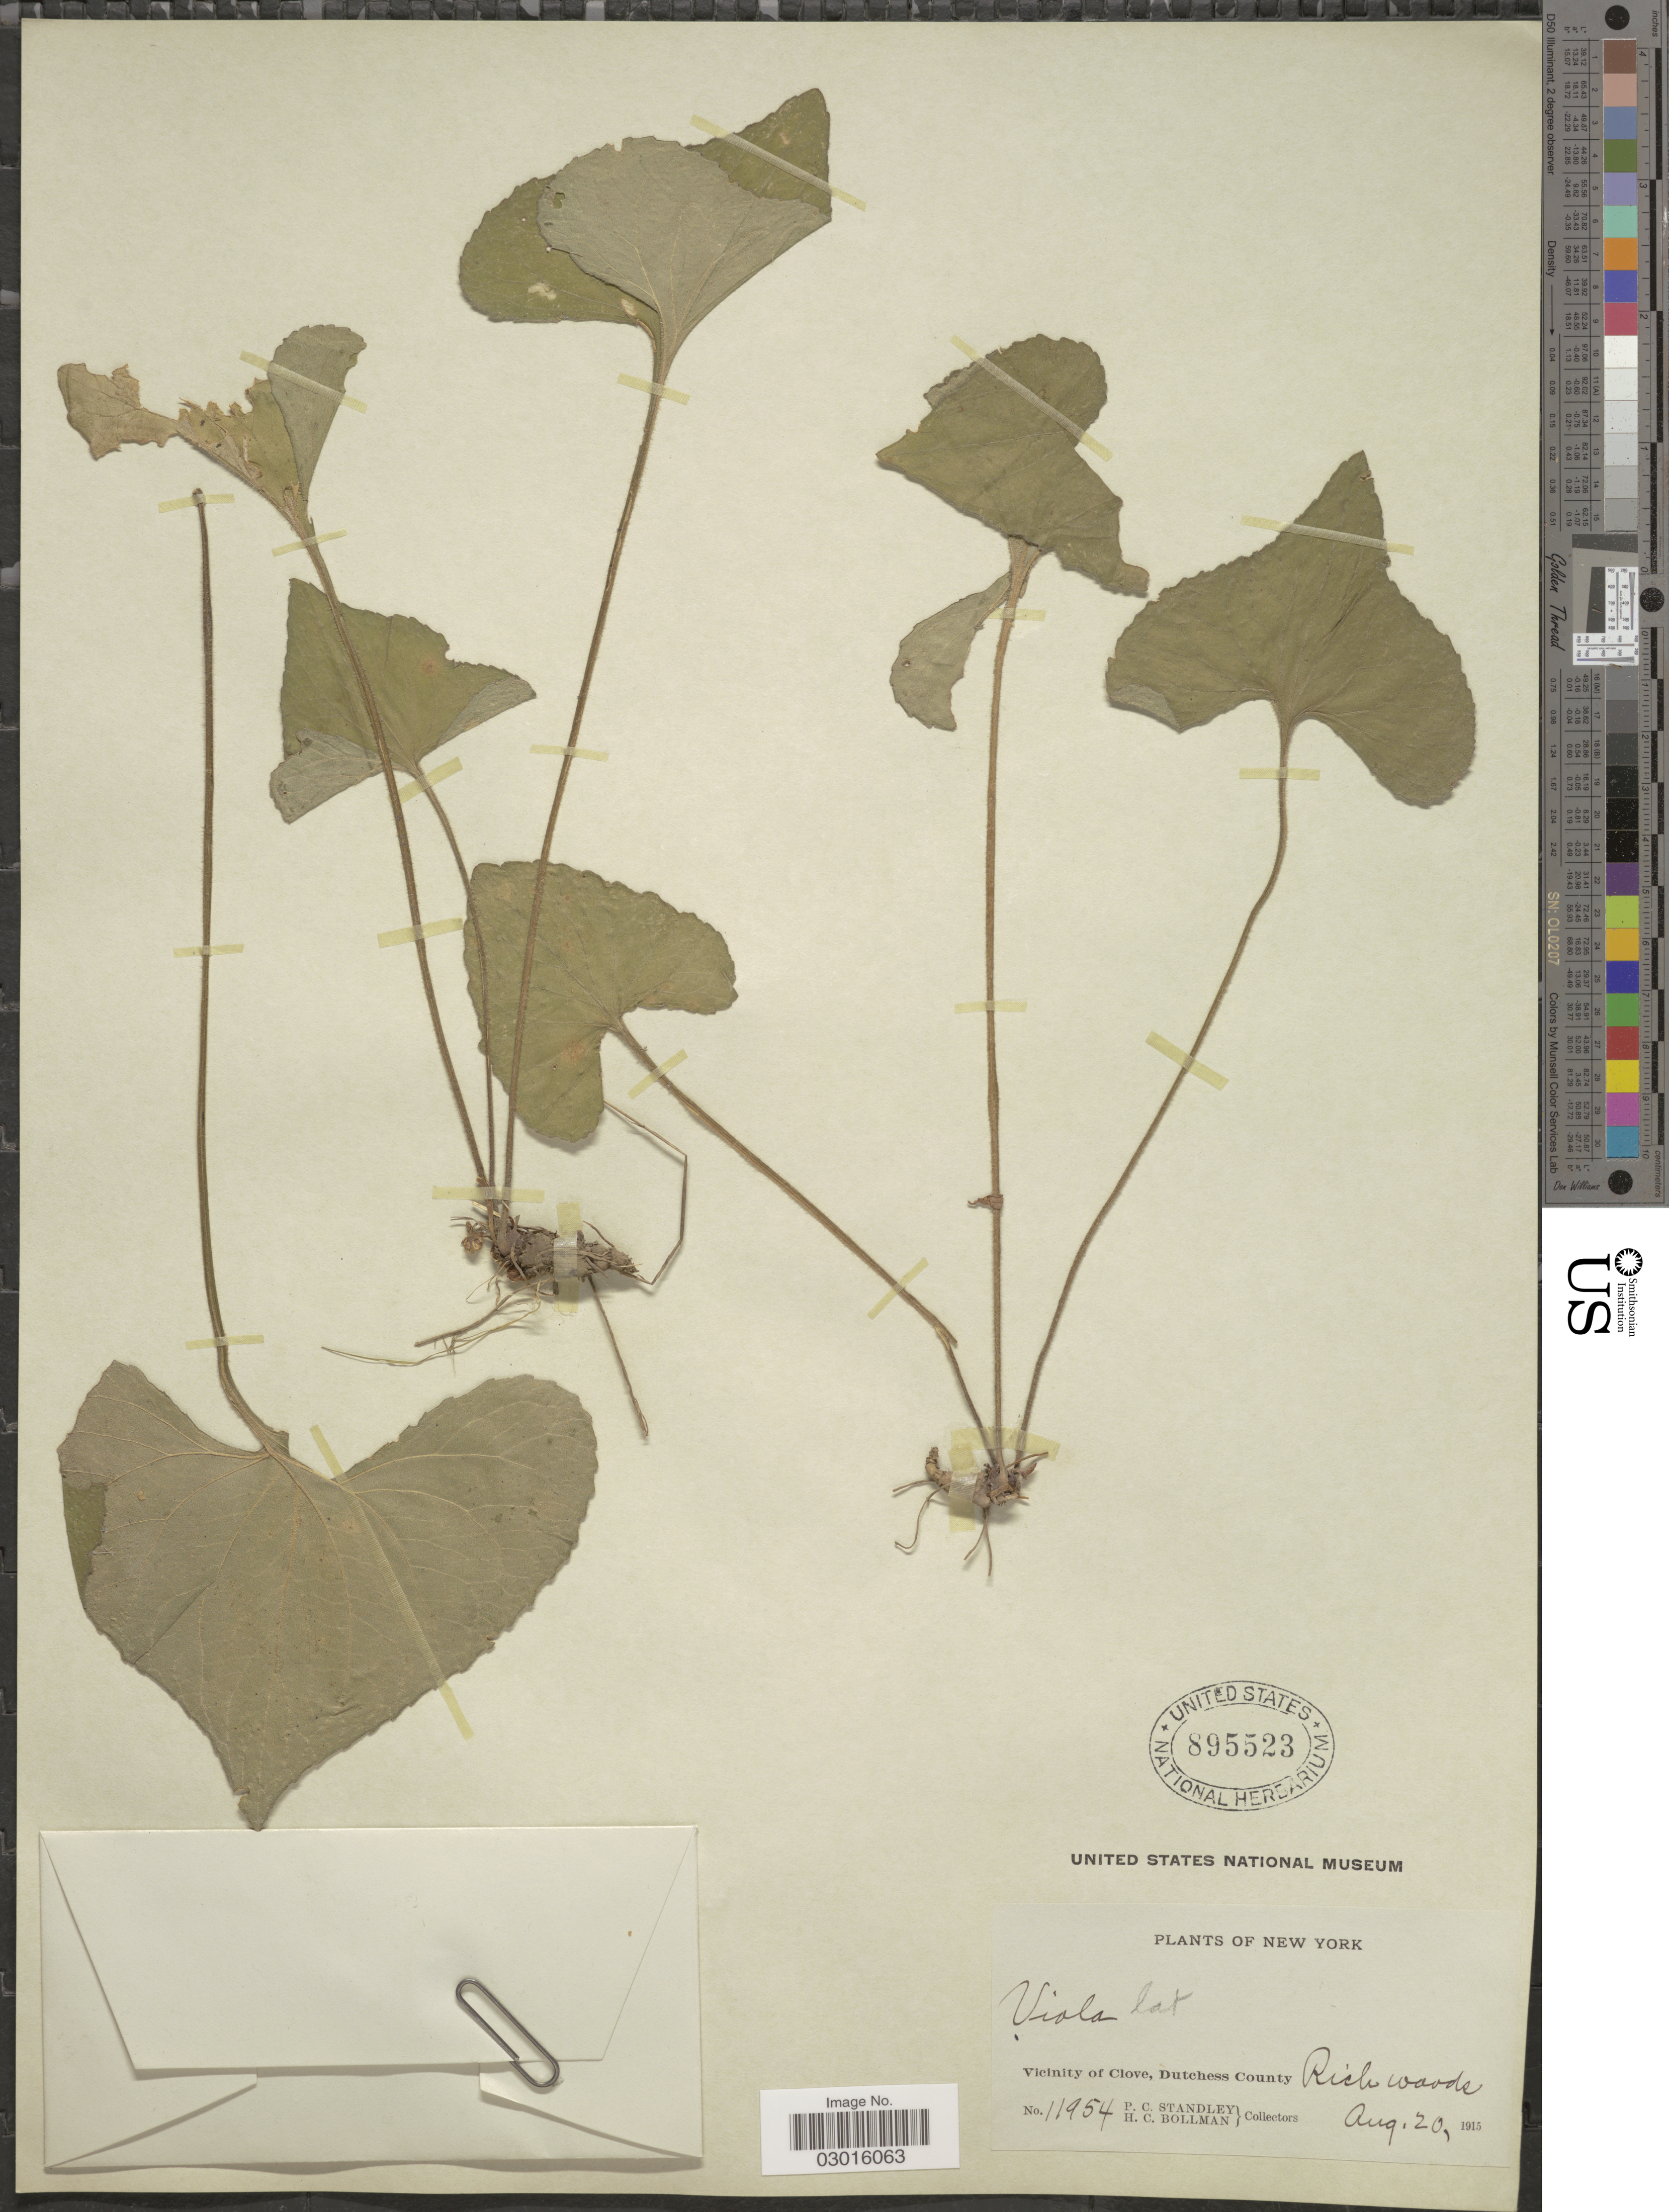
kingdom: Plantae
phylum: Tracheophyta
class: Magnoliopsida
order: Malpighiales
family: Violaceae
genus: Viola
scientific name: Viola latiuscula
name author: Greene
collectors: P. C. Standley & H. C. Bollman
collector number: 11954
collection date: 1915-08-20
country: United States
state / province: New York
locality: Vicinity of Clove, Dutchess County Rich woods.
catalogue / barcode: US 895523